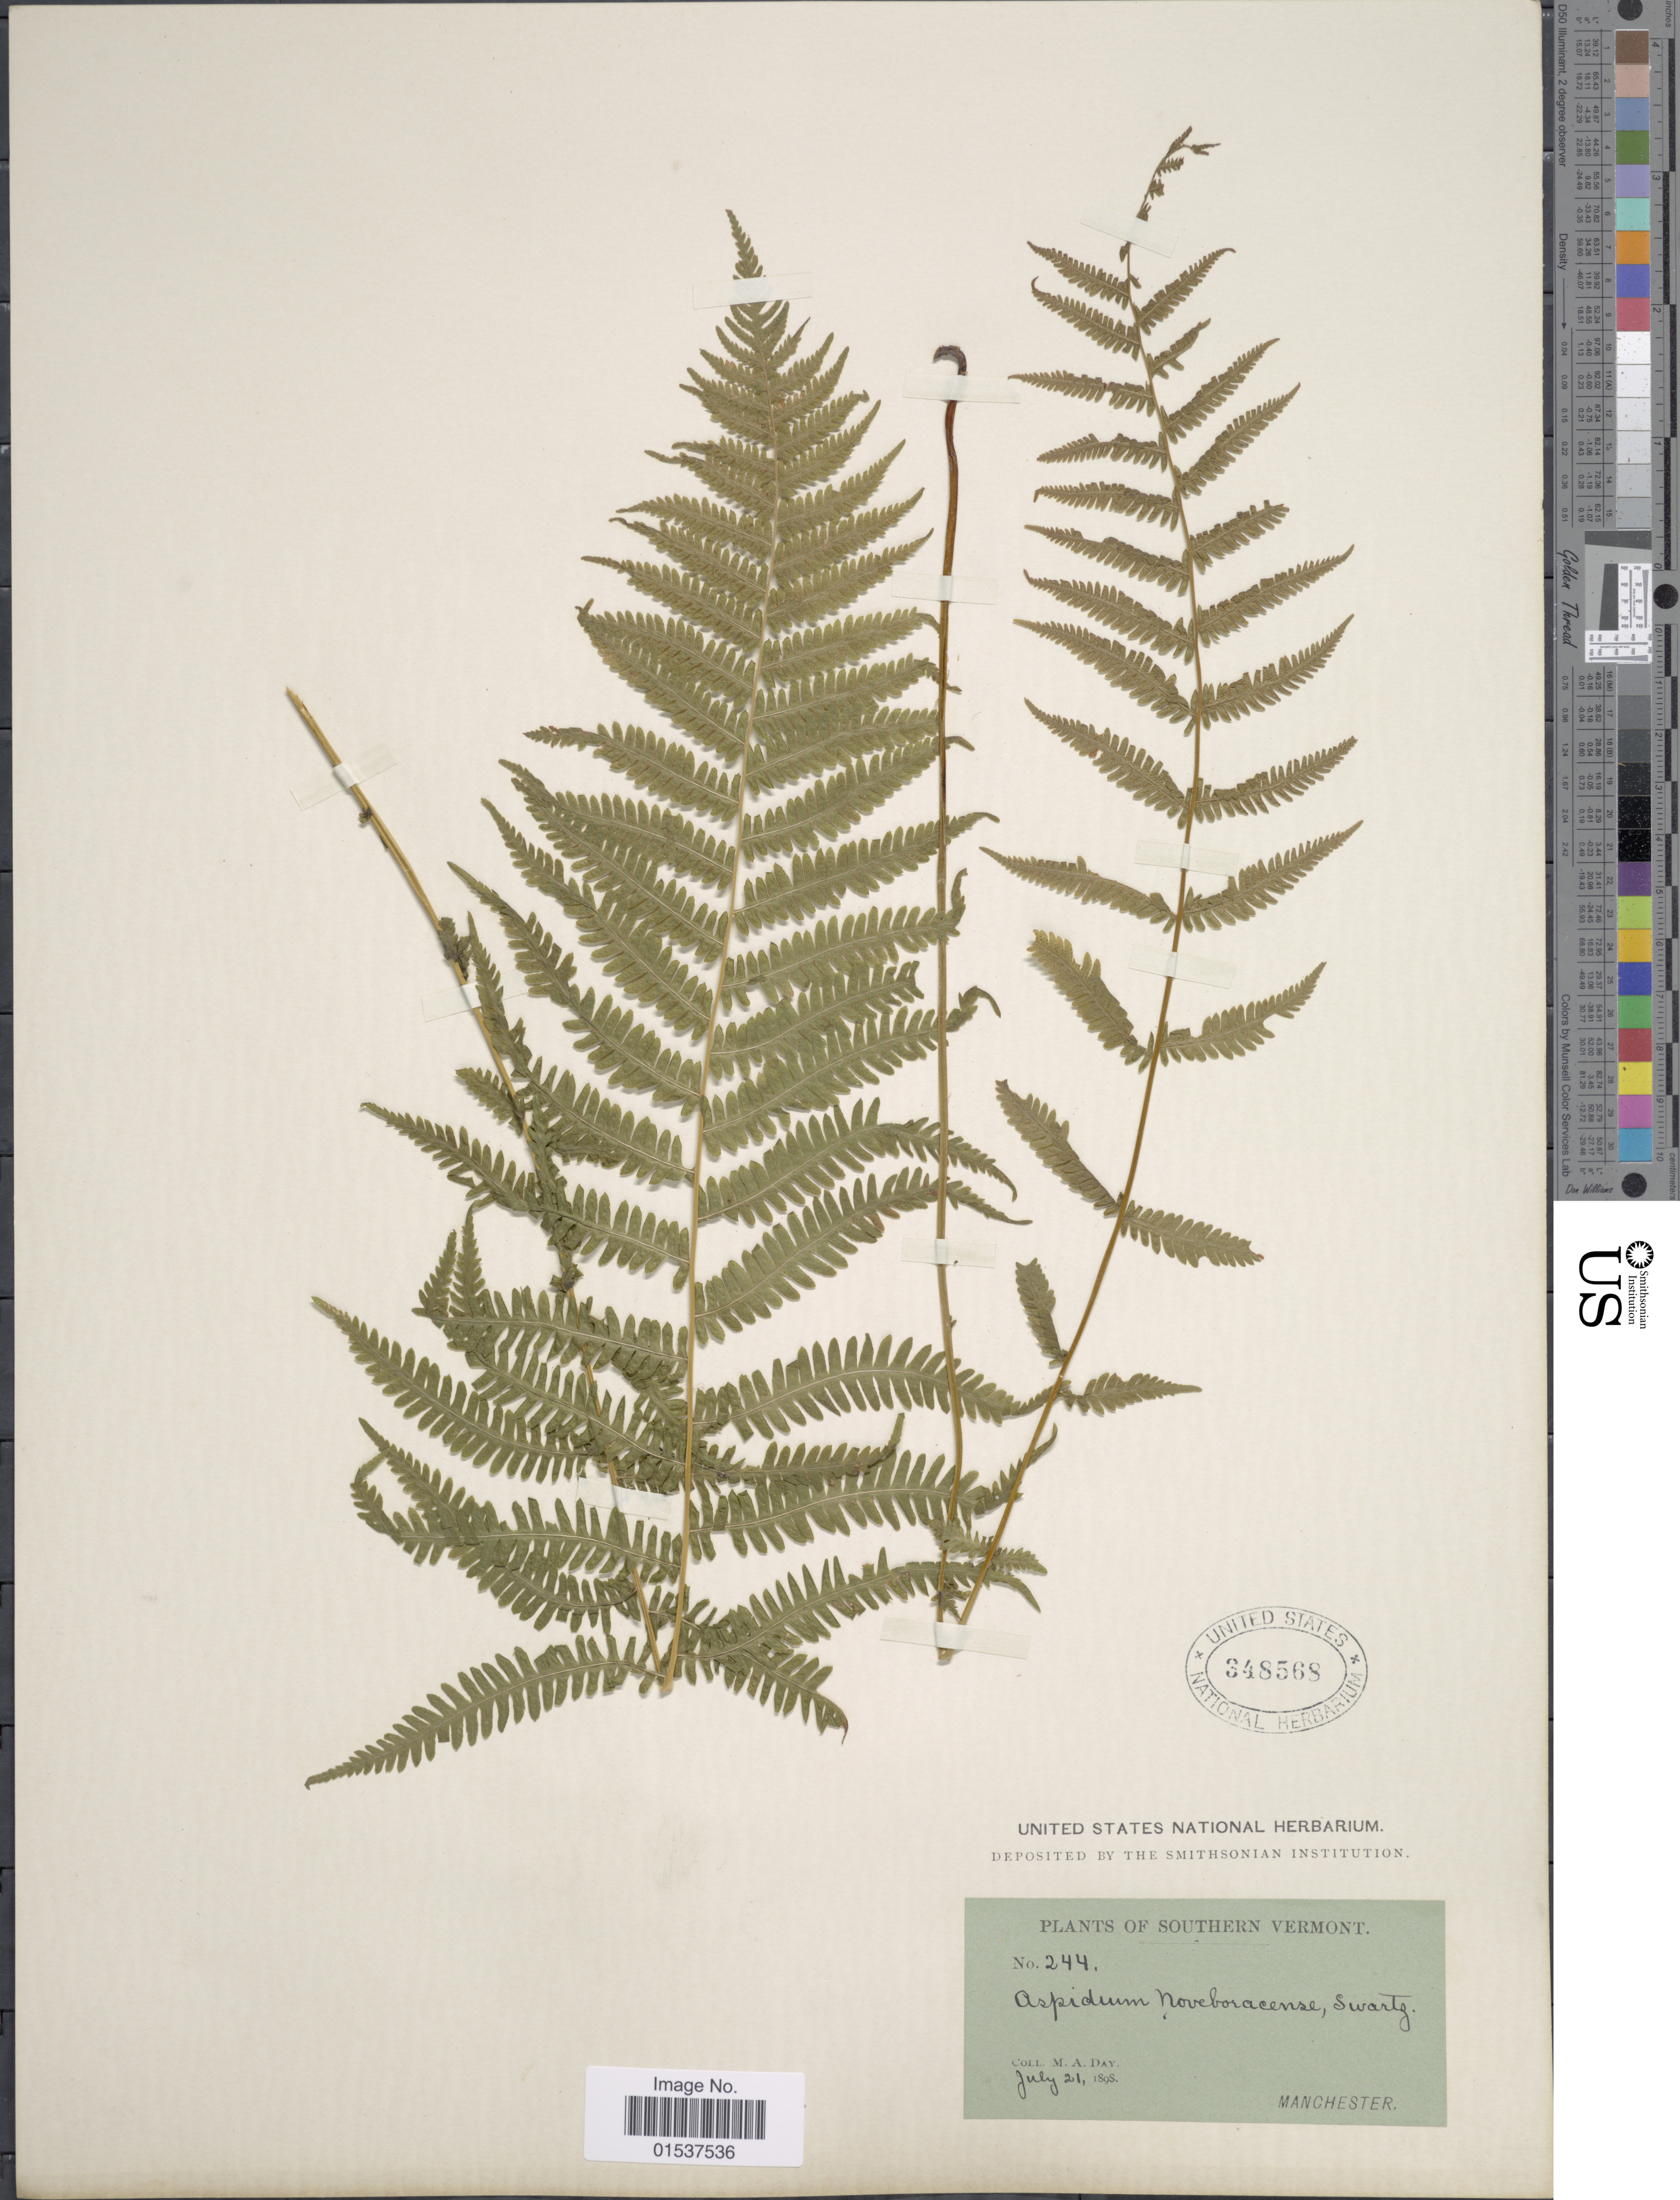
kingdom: Plantae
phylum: Tracheophyta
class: Polypodiopsida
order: Polypodiales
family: Thelypteridaceae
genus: Parathelypteris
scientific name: Parathelypteris noveboracensis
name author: (L.) Ching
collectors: M. Day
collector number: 244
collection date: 1898-07-21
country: United States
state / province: Vermont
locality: Southern Vermont, Manchester.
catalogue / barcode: US 348568